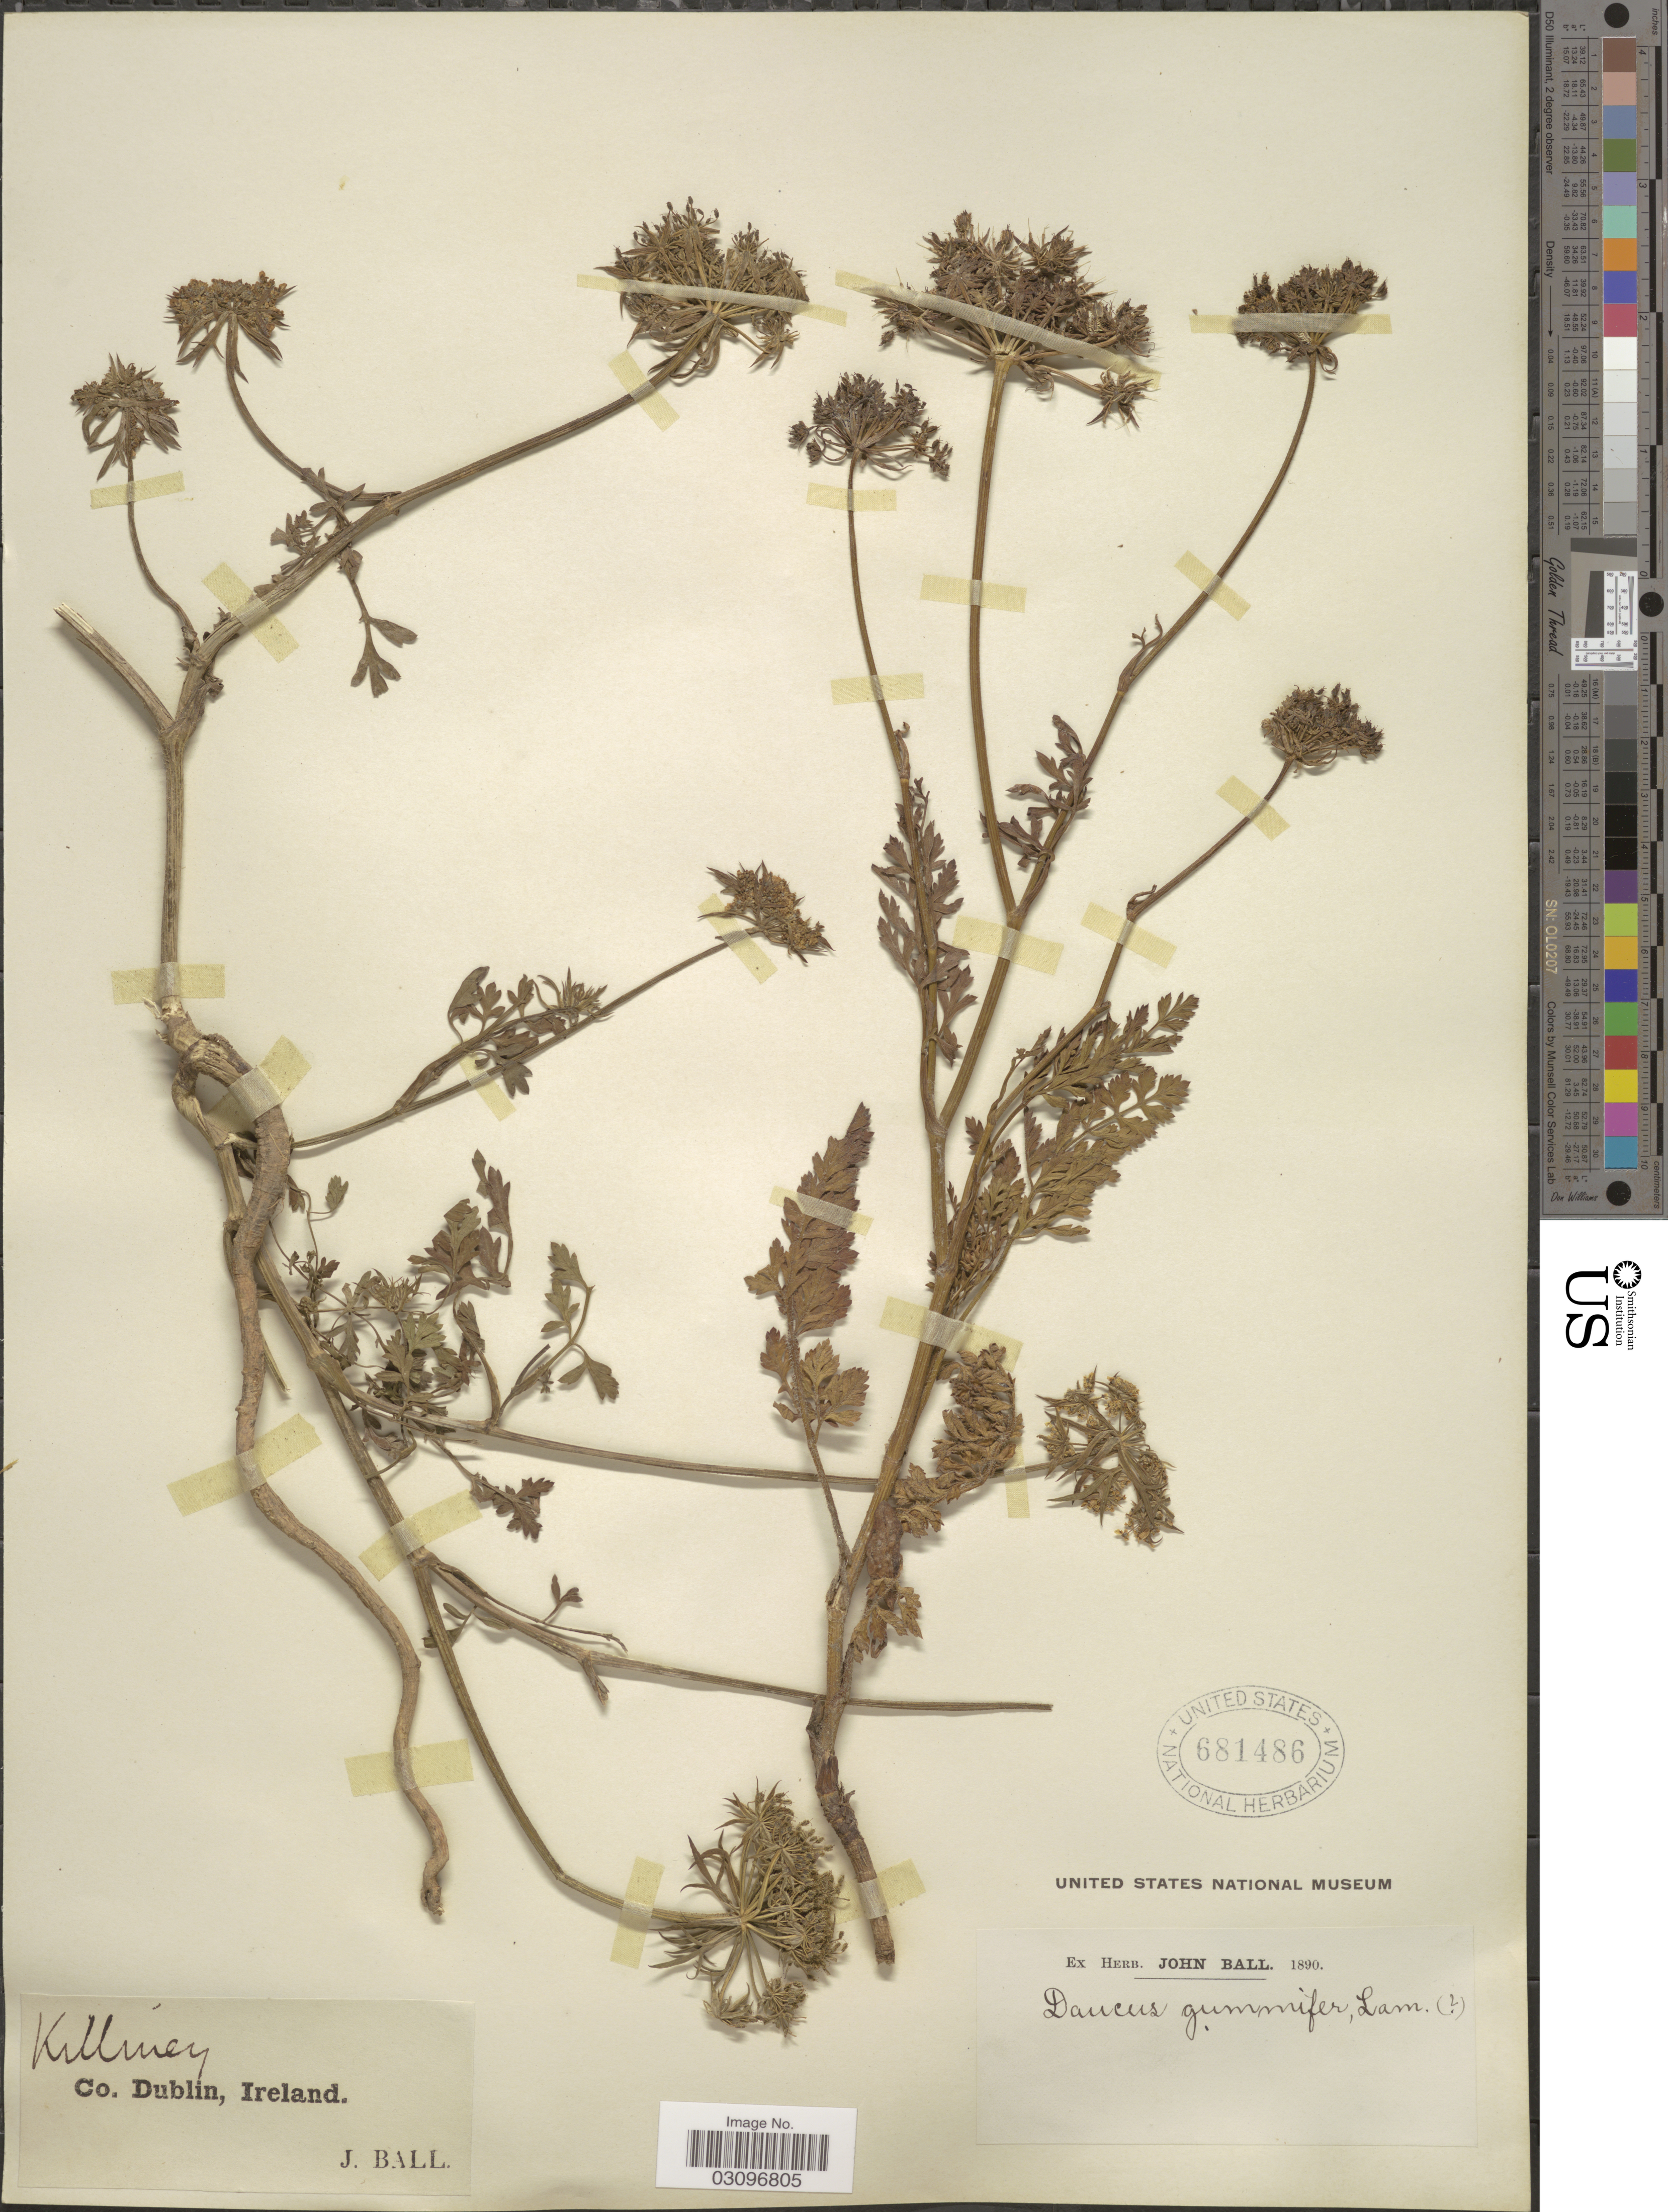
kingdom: Plantae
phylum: Tracheophyta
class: Magnoliopsida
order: Apiales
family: Apiaceae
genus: Daucus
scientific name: Daucus gummifer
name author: All.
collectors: J. Ball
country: Ireland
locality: Killiney Co. Dublin.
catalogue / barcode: US 681486